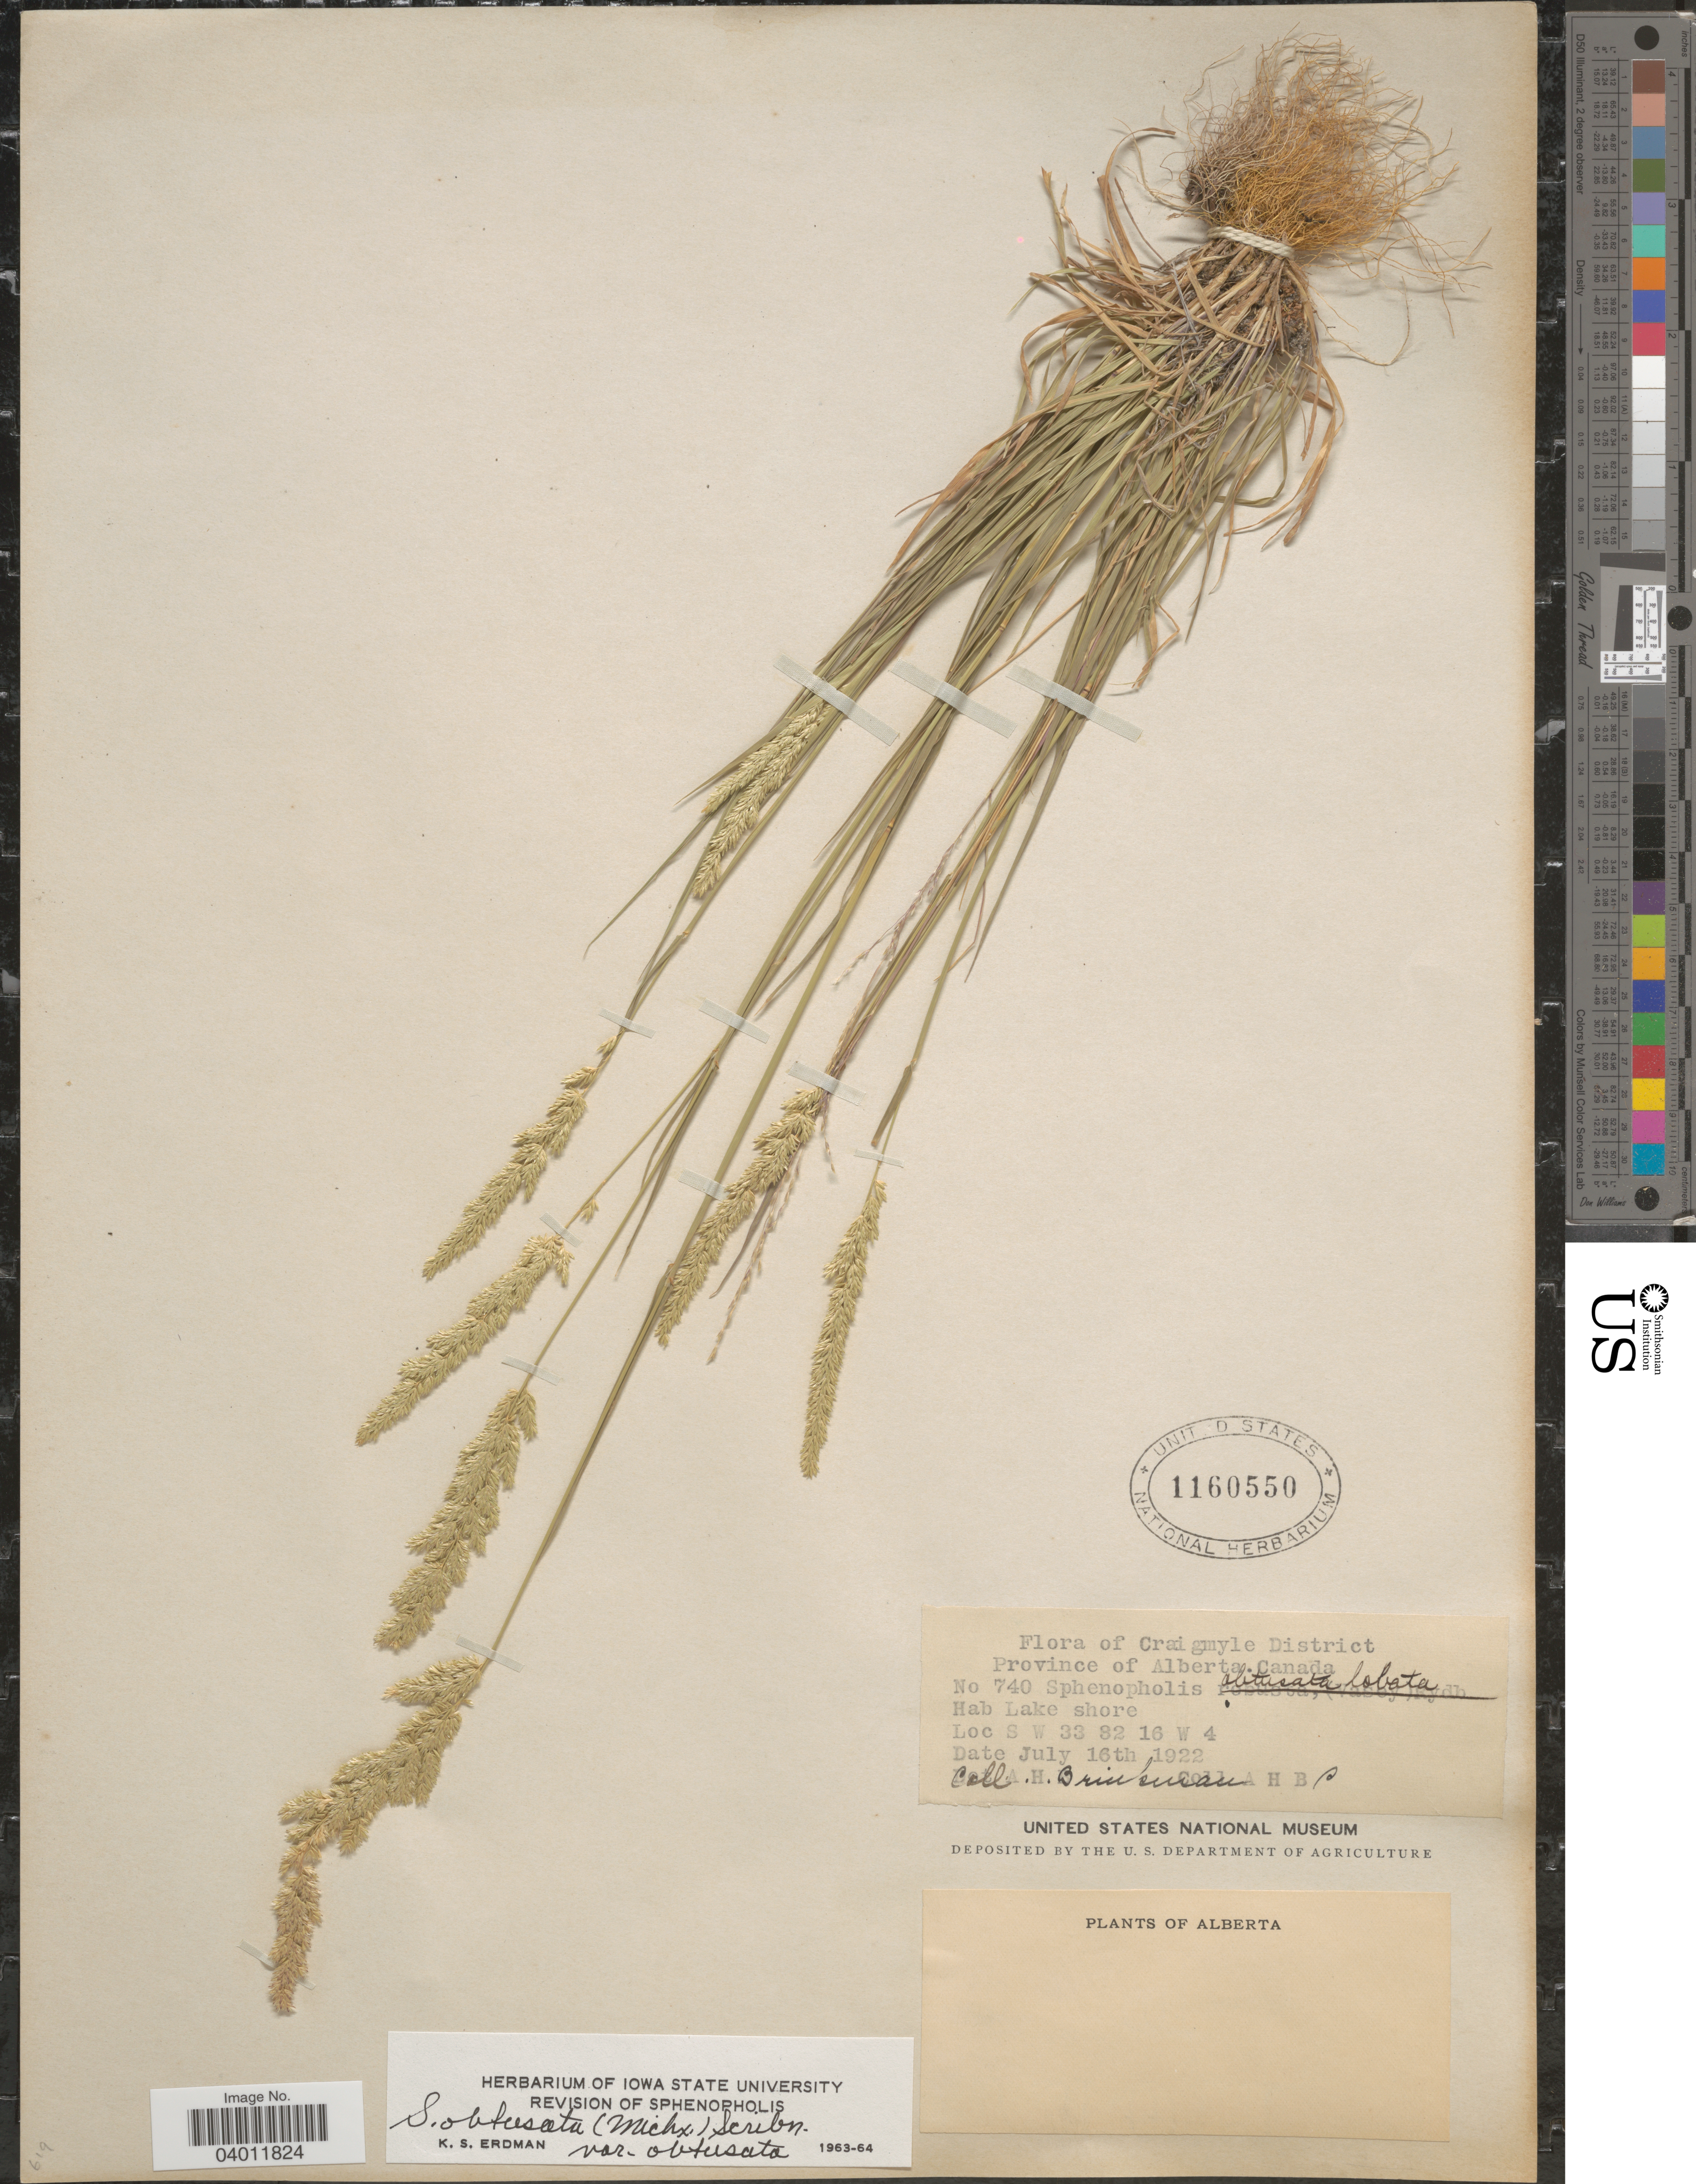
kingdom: Plantae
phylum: Tracheophyta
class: Liliopsida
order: Poales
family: Poaceae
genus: Sphenopholis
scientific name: Sphenopholis obtusata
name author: (Michx.) Scribn.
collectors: A. Brinkman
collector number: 740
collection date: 1922-07-16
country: Canada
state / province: Alberta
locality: Craigmyle District. Lake shore. S W 33 32 16 W 4.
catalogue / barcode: US 1160550